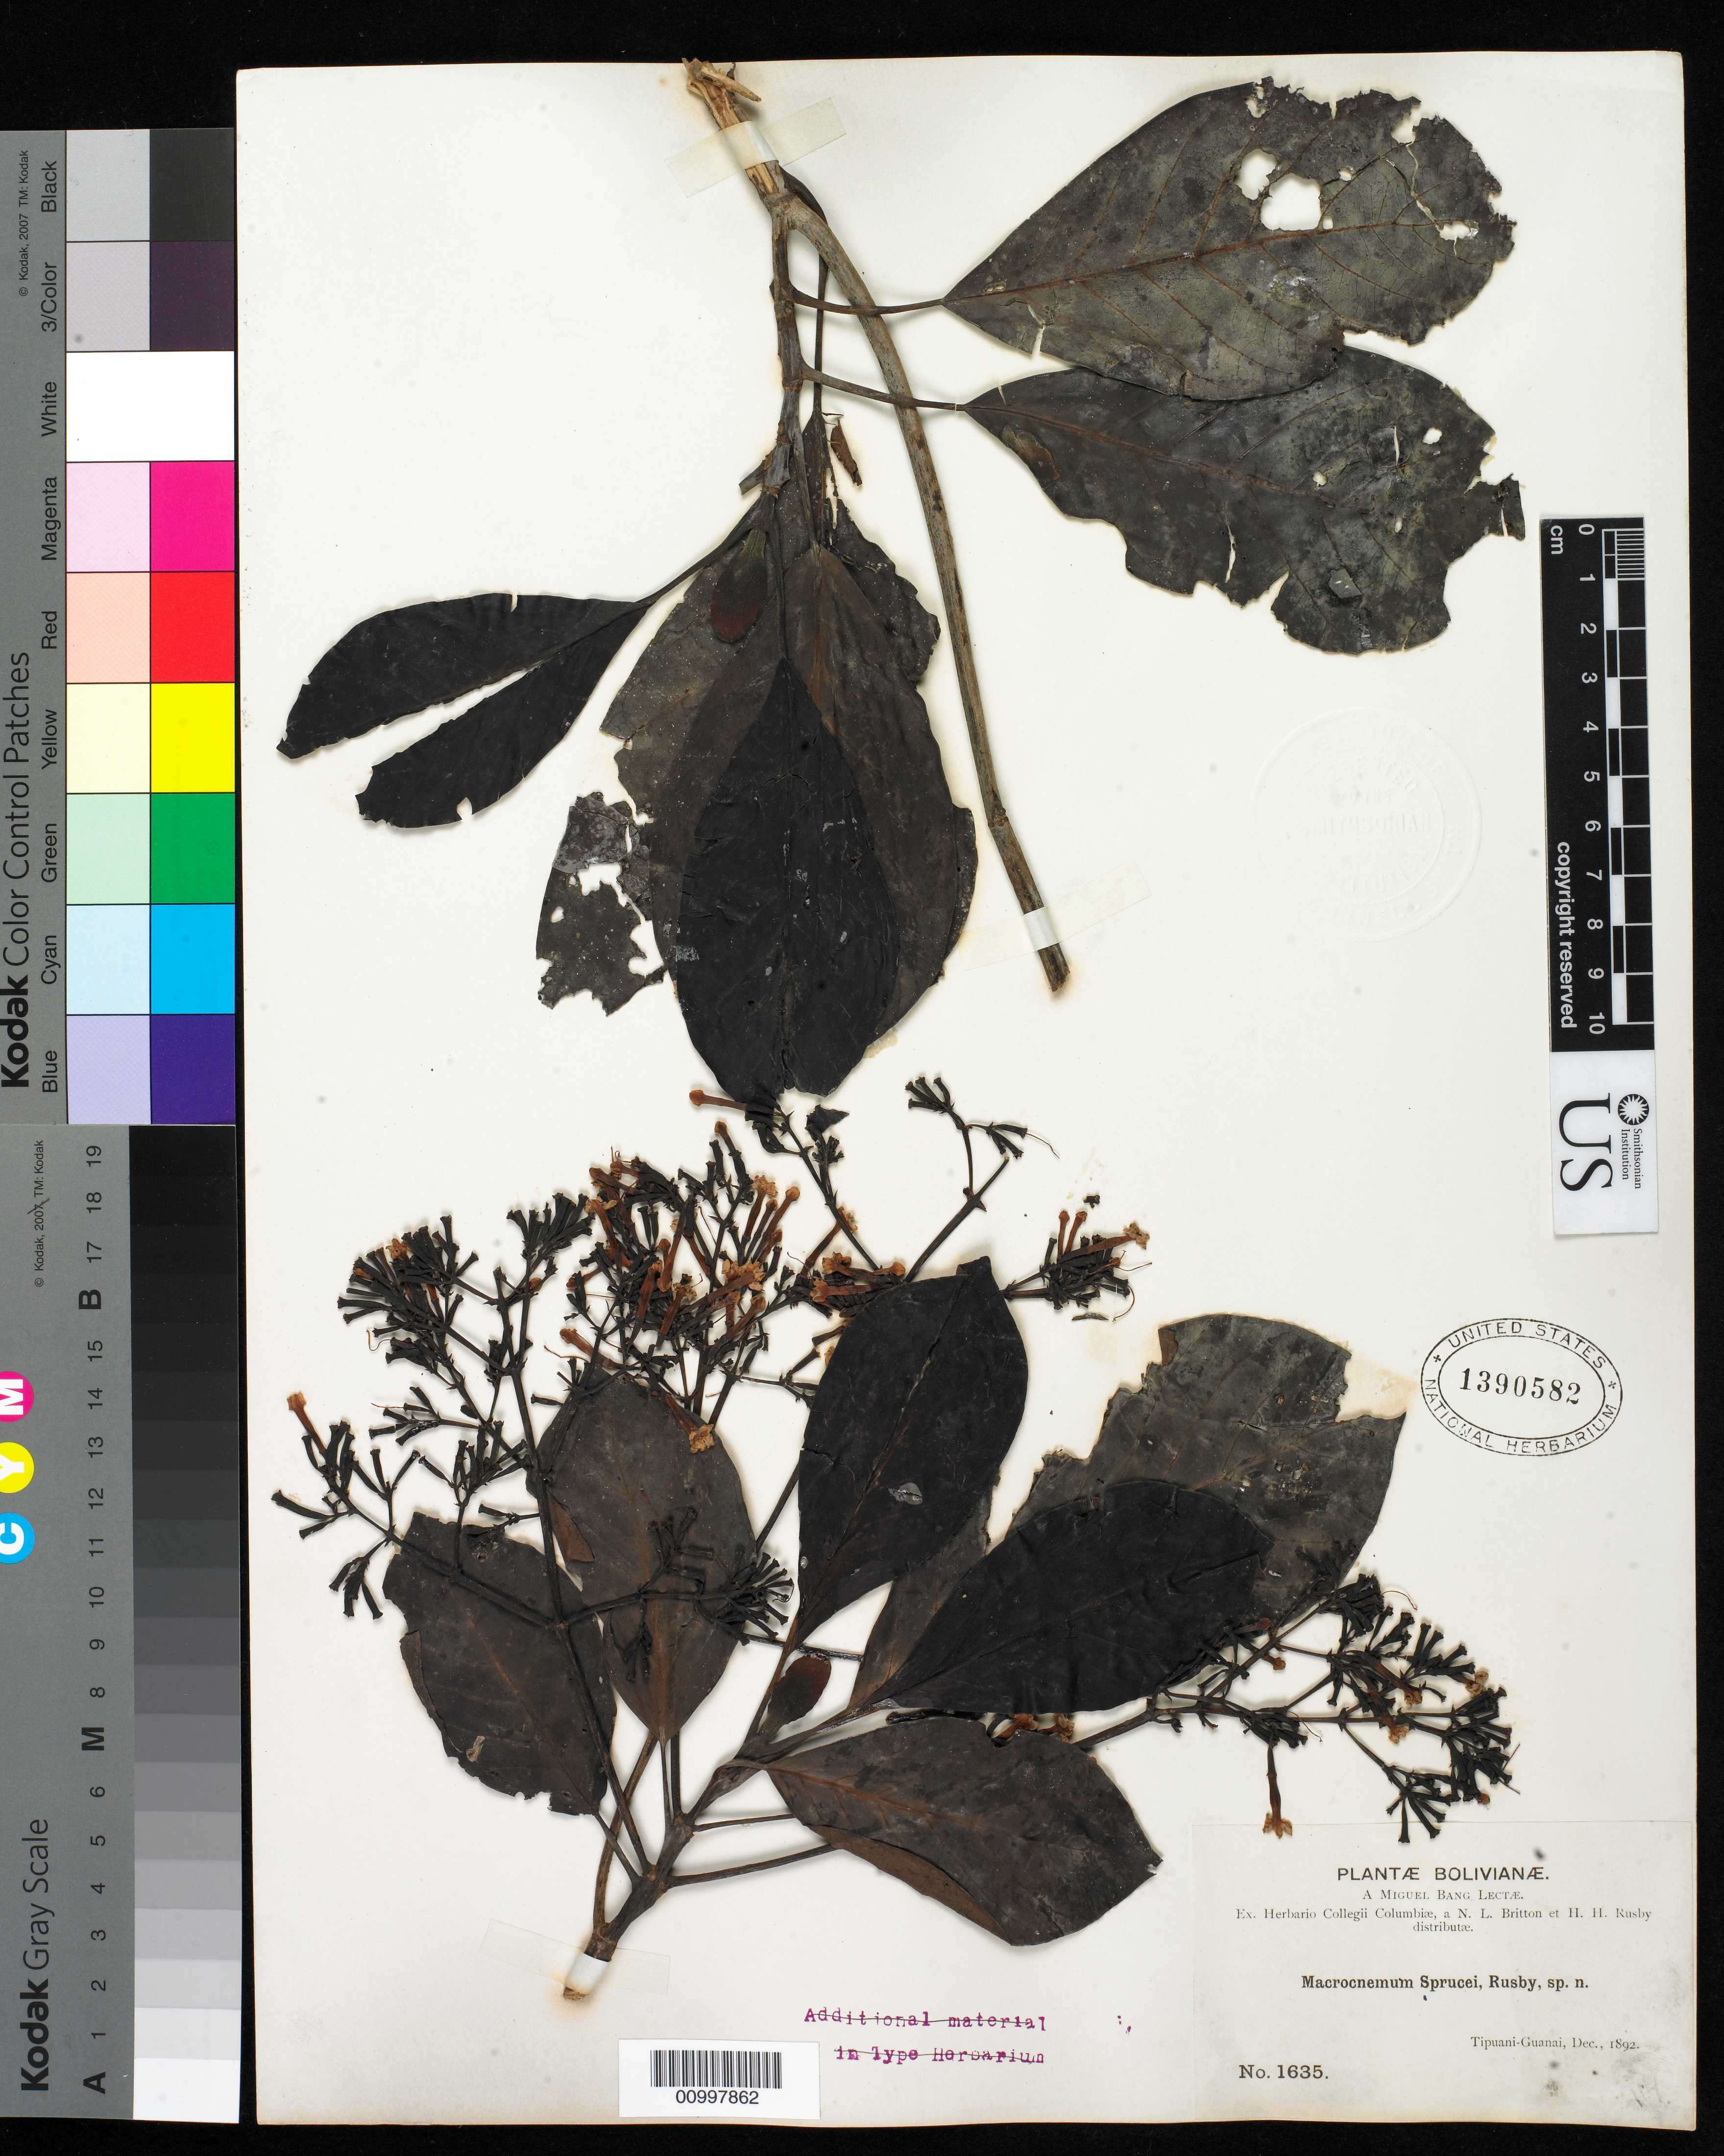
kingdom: Plantae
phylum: Tracheophyta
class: Magnoliopsida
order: Gentianales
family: Rubiaceae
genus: Macrocnemum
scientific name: Macrocnemum sprucei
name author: Rusby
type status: Type Collection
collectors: M. Bang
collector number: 1635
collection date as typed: Dec 1892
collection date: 1892-12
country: Bolivia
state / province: La Paz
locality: Tipuani-Guanai.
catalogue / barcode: US 1390582